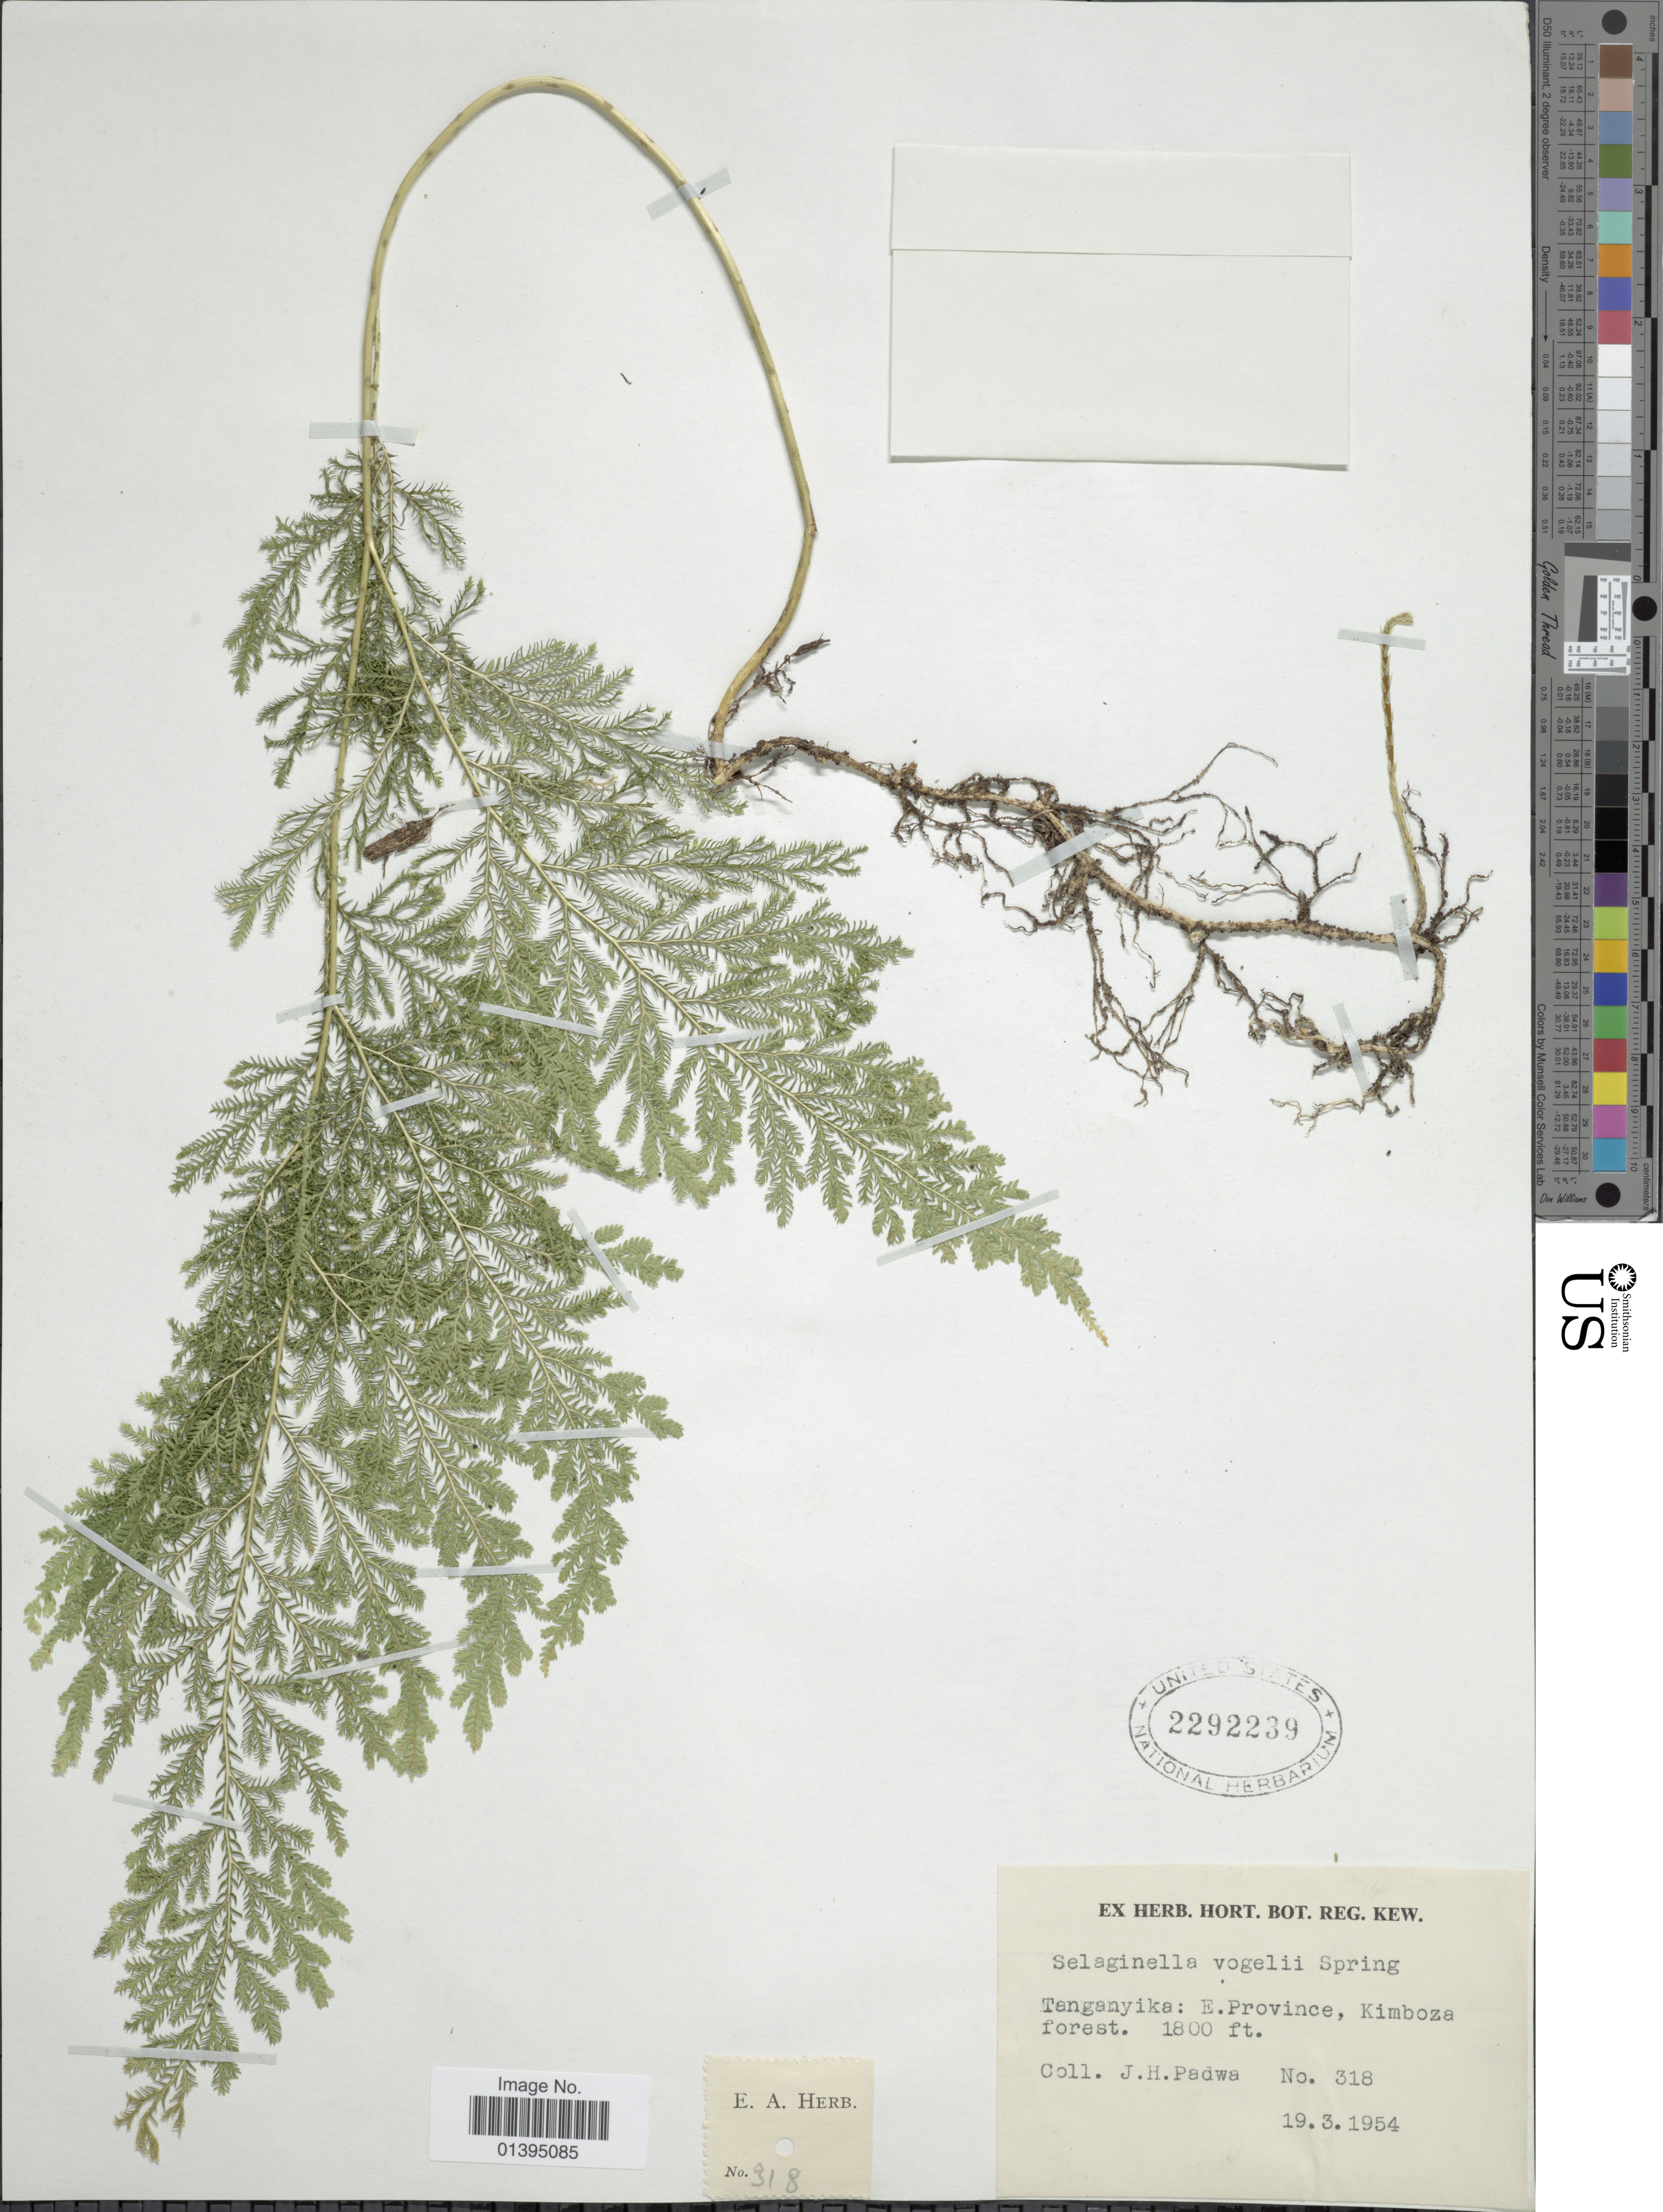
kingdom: Plantae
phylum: Tracheophyta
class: Lycopodiopsida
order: Selaginellales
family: Selaginellaceae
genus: Selaginella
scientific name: Selaginella vogelii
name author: Spring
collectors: J. Padwa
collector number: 318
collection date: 1954-03-19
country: Tanzania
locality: Tanganyika: E. Province, Kimboza forest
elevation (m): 549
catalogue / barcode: US 2292239